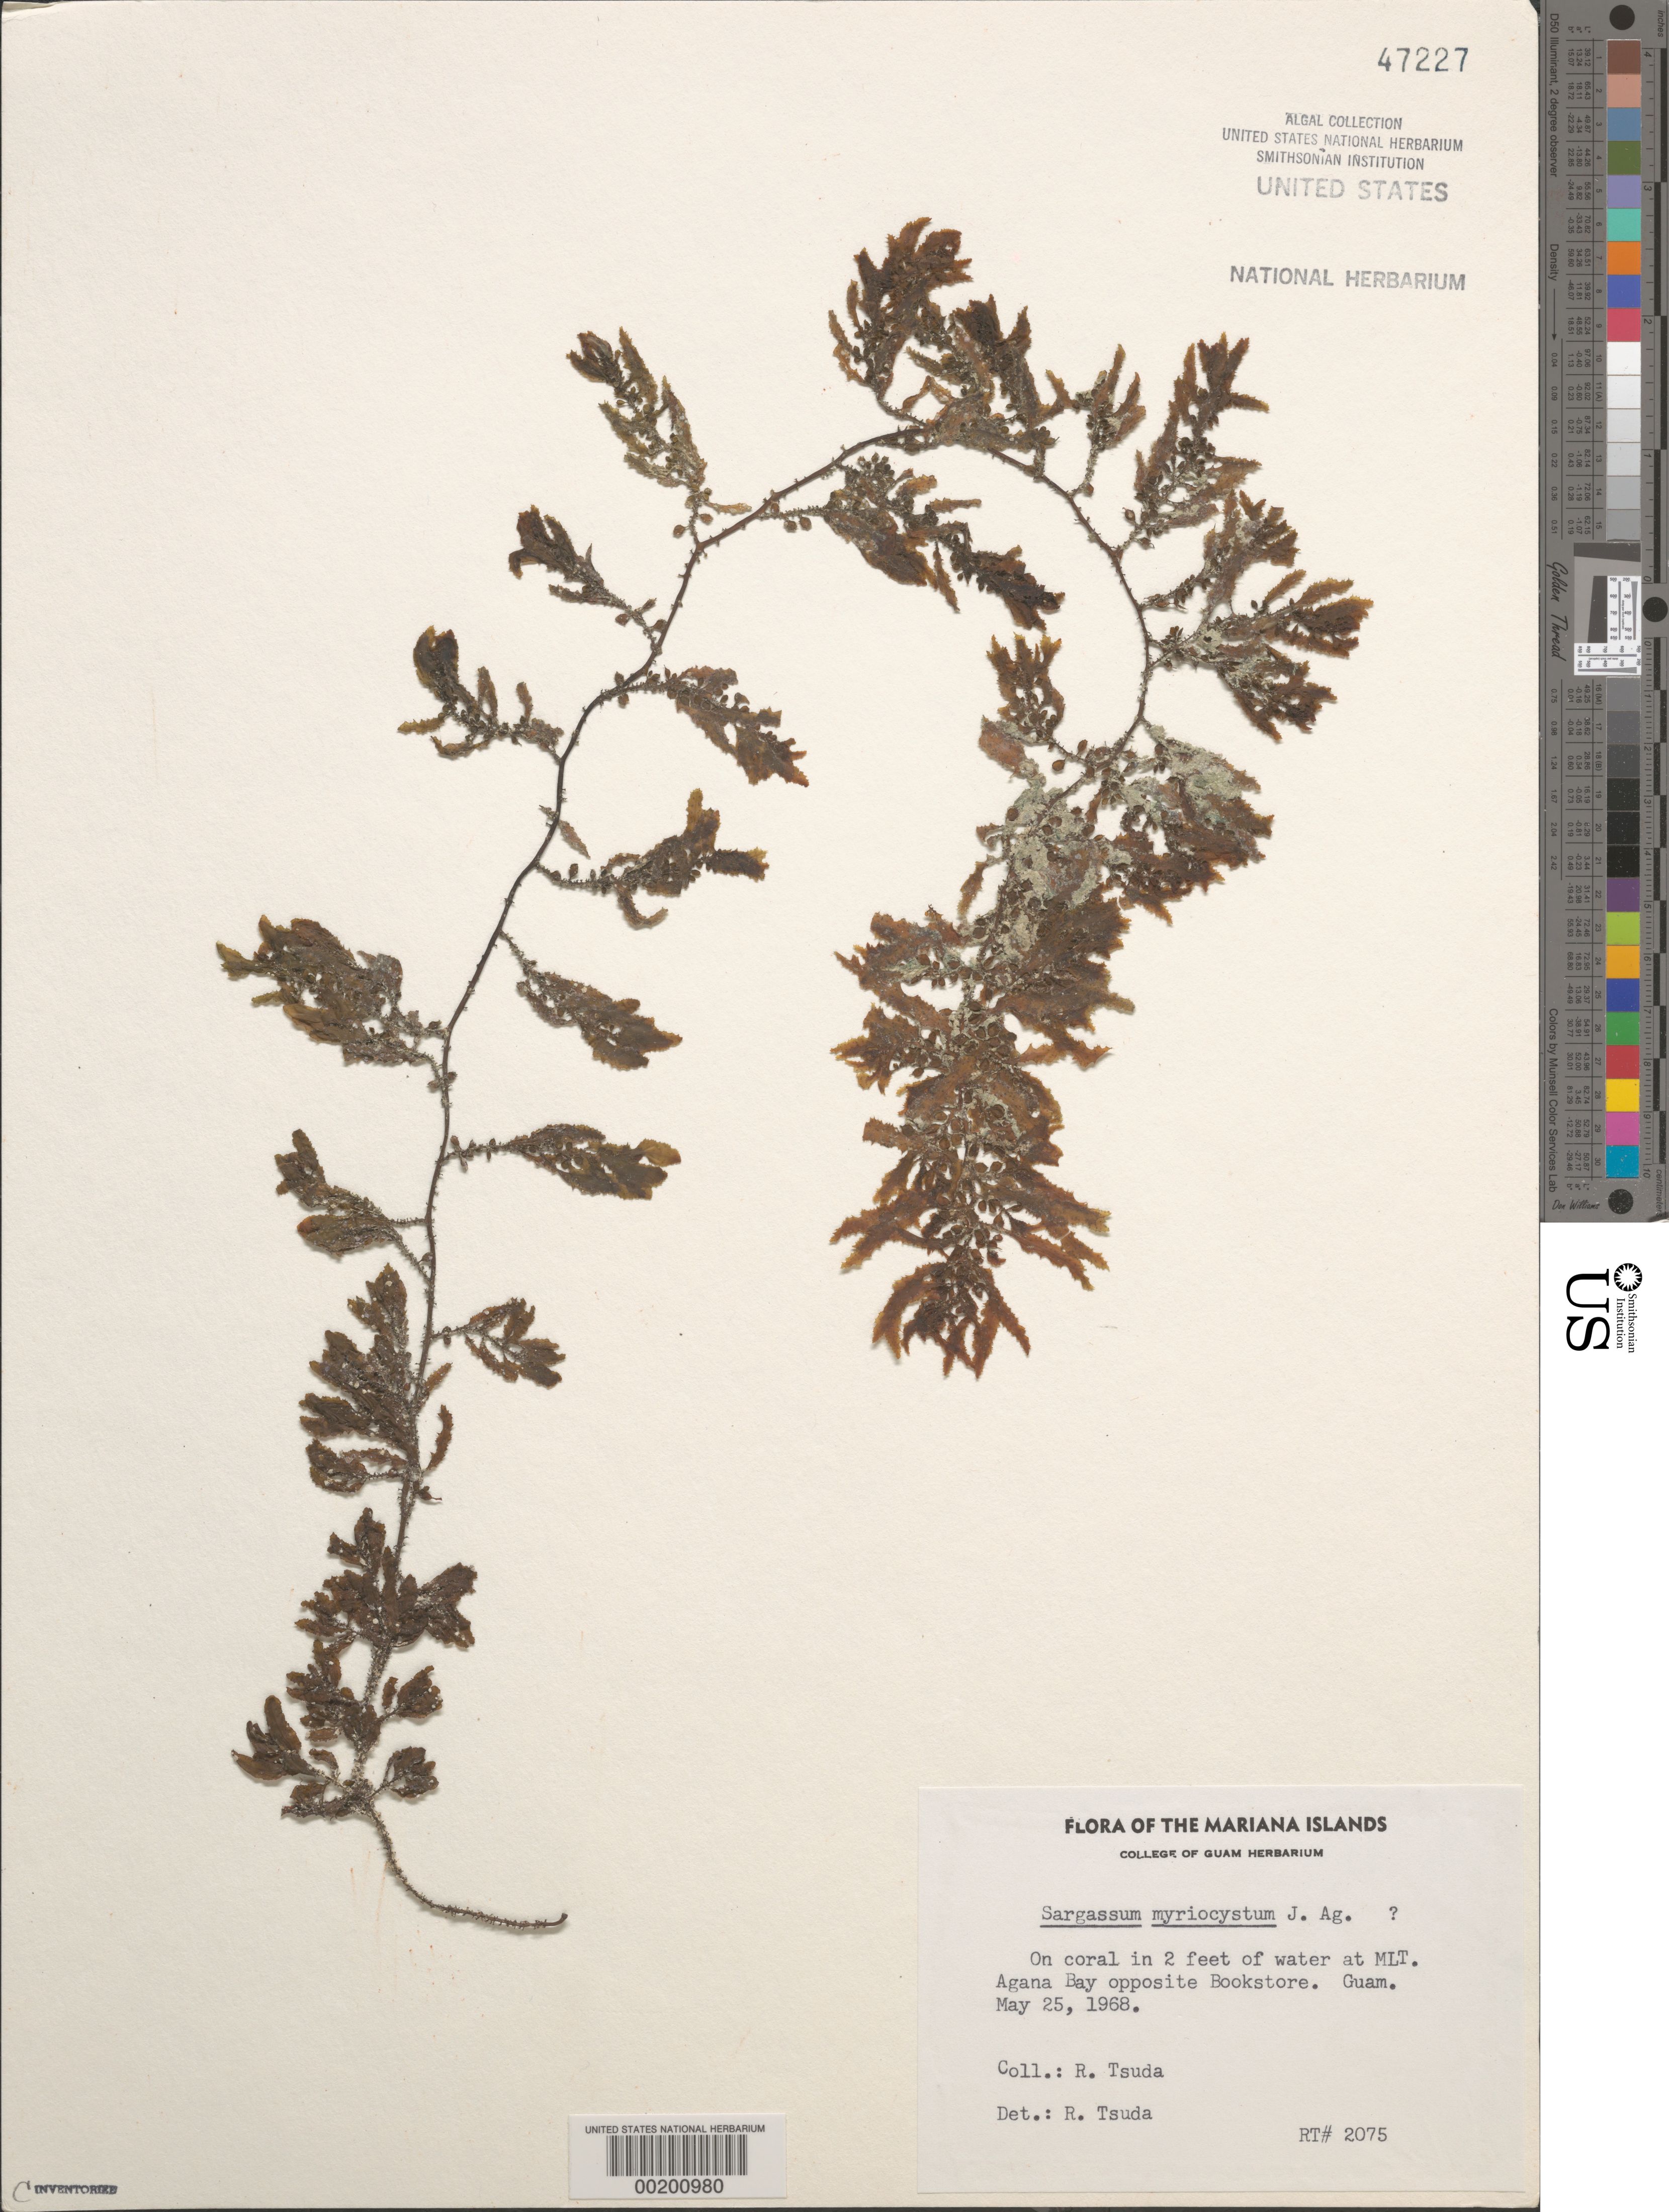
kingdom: Chromista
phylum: Ochrophyta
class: Phaeophyceae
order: Fucales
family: Sargassaceae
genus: Sargassum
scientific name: Sargassum polycystum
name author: C. Agardh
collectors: R. Tsuda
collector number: Rt 2075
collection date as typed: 25 May 1968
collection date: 1968-05-25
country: Guam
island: Guam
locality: Agana Bay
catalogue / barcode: US 47227